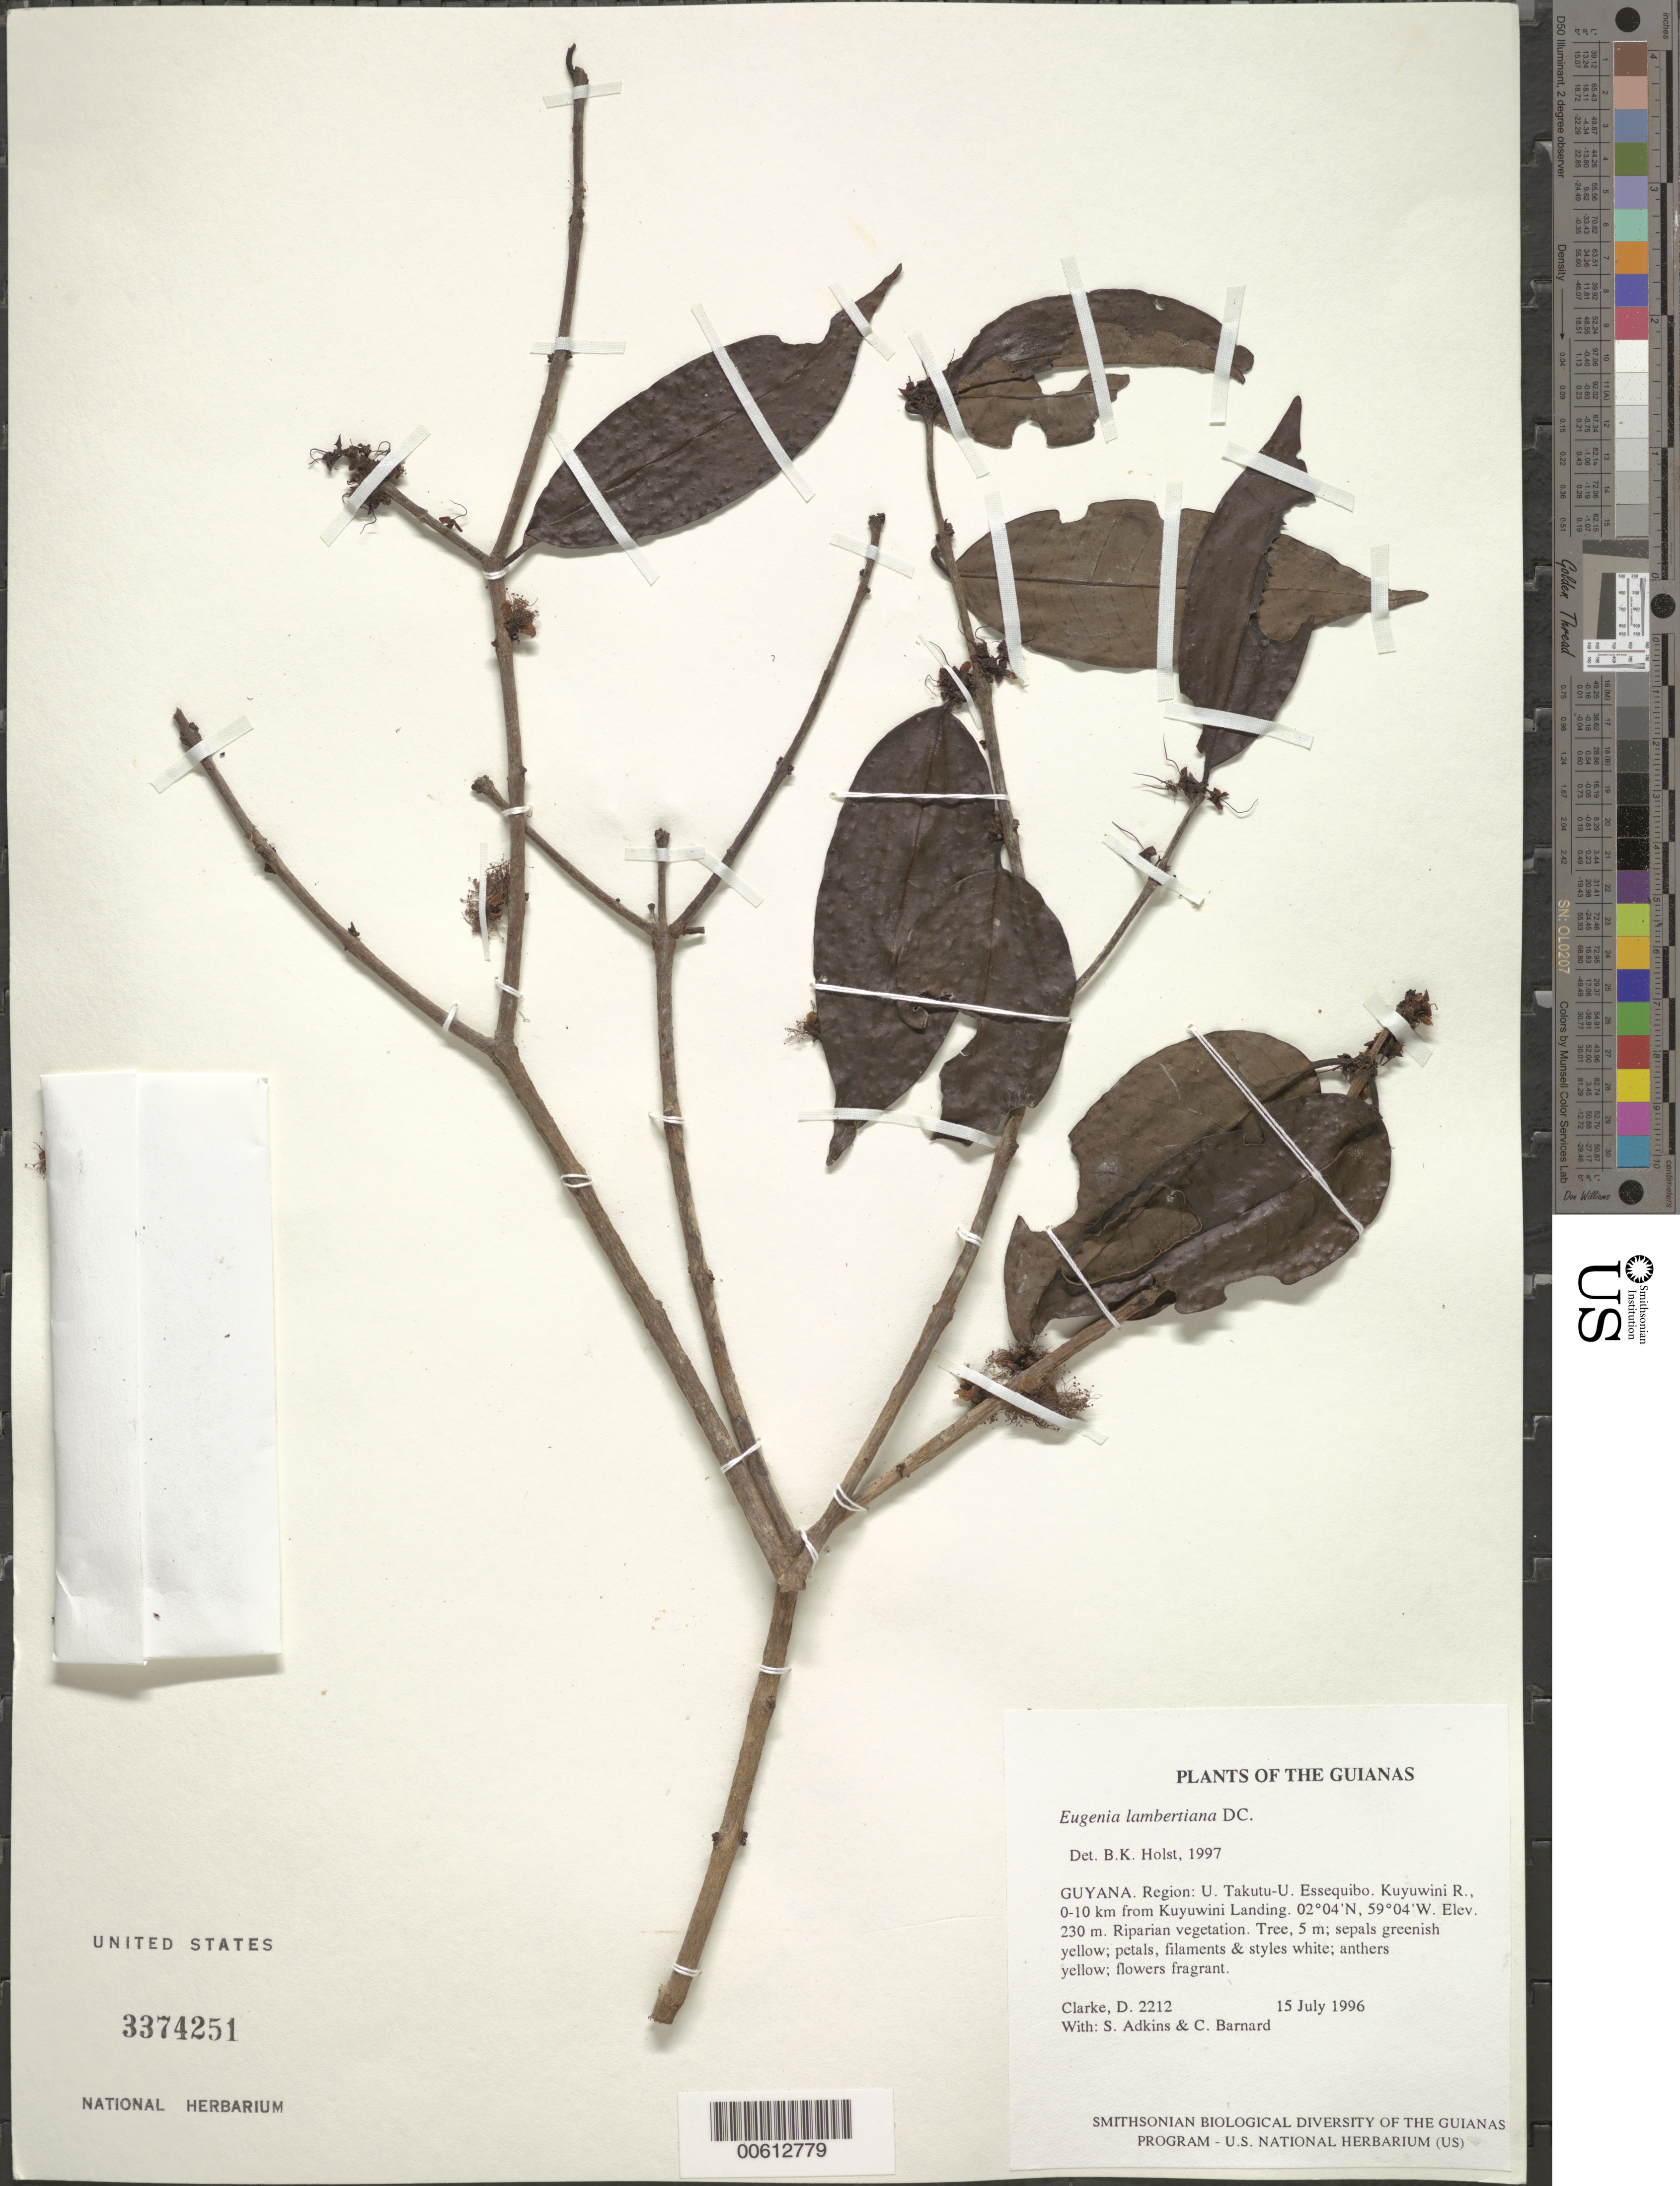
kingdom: Plantae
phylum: Tracheophyta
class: Magnoliopsida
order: Myrtales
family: Myrtaceae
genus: Eugenia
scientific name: Eugenia lambertiana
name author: DC.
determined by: Holst, Bruce K.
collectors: H. D. Clarke, S. Adkins & C. Bernard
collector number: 2212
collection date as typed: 15 July 1996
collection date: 1996-07-15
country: Guyana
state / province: U. Takutu-U. Essequibo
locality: Kuyuwini R., 0-10 km from Kuyuwini Landing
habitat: Riparian vegetation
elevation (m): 230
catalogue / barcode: US 3374251